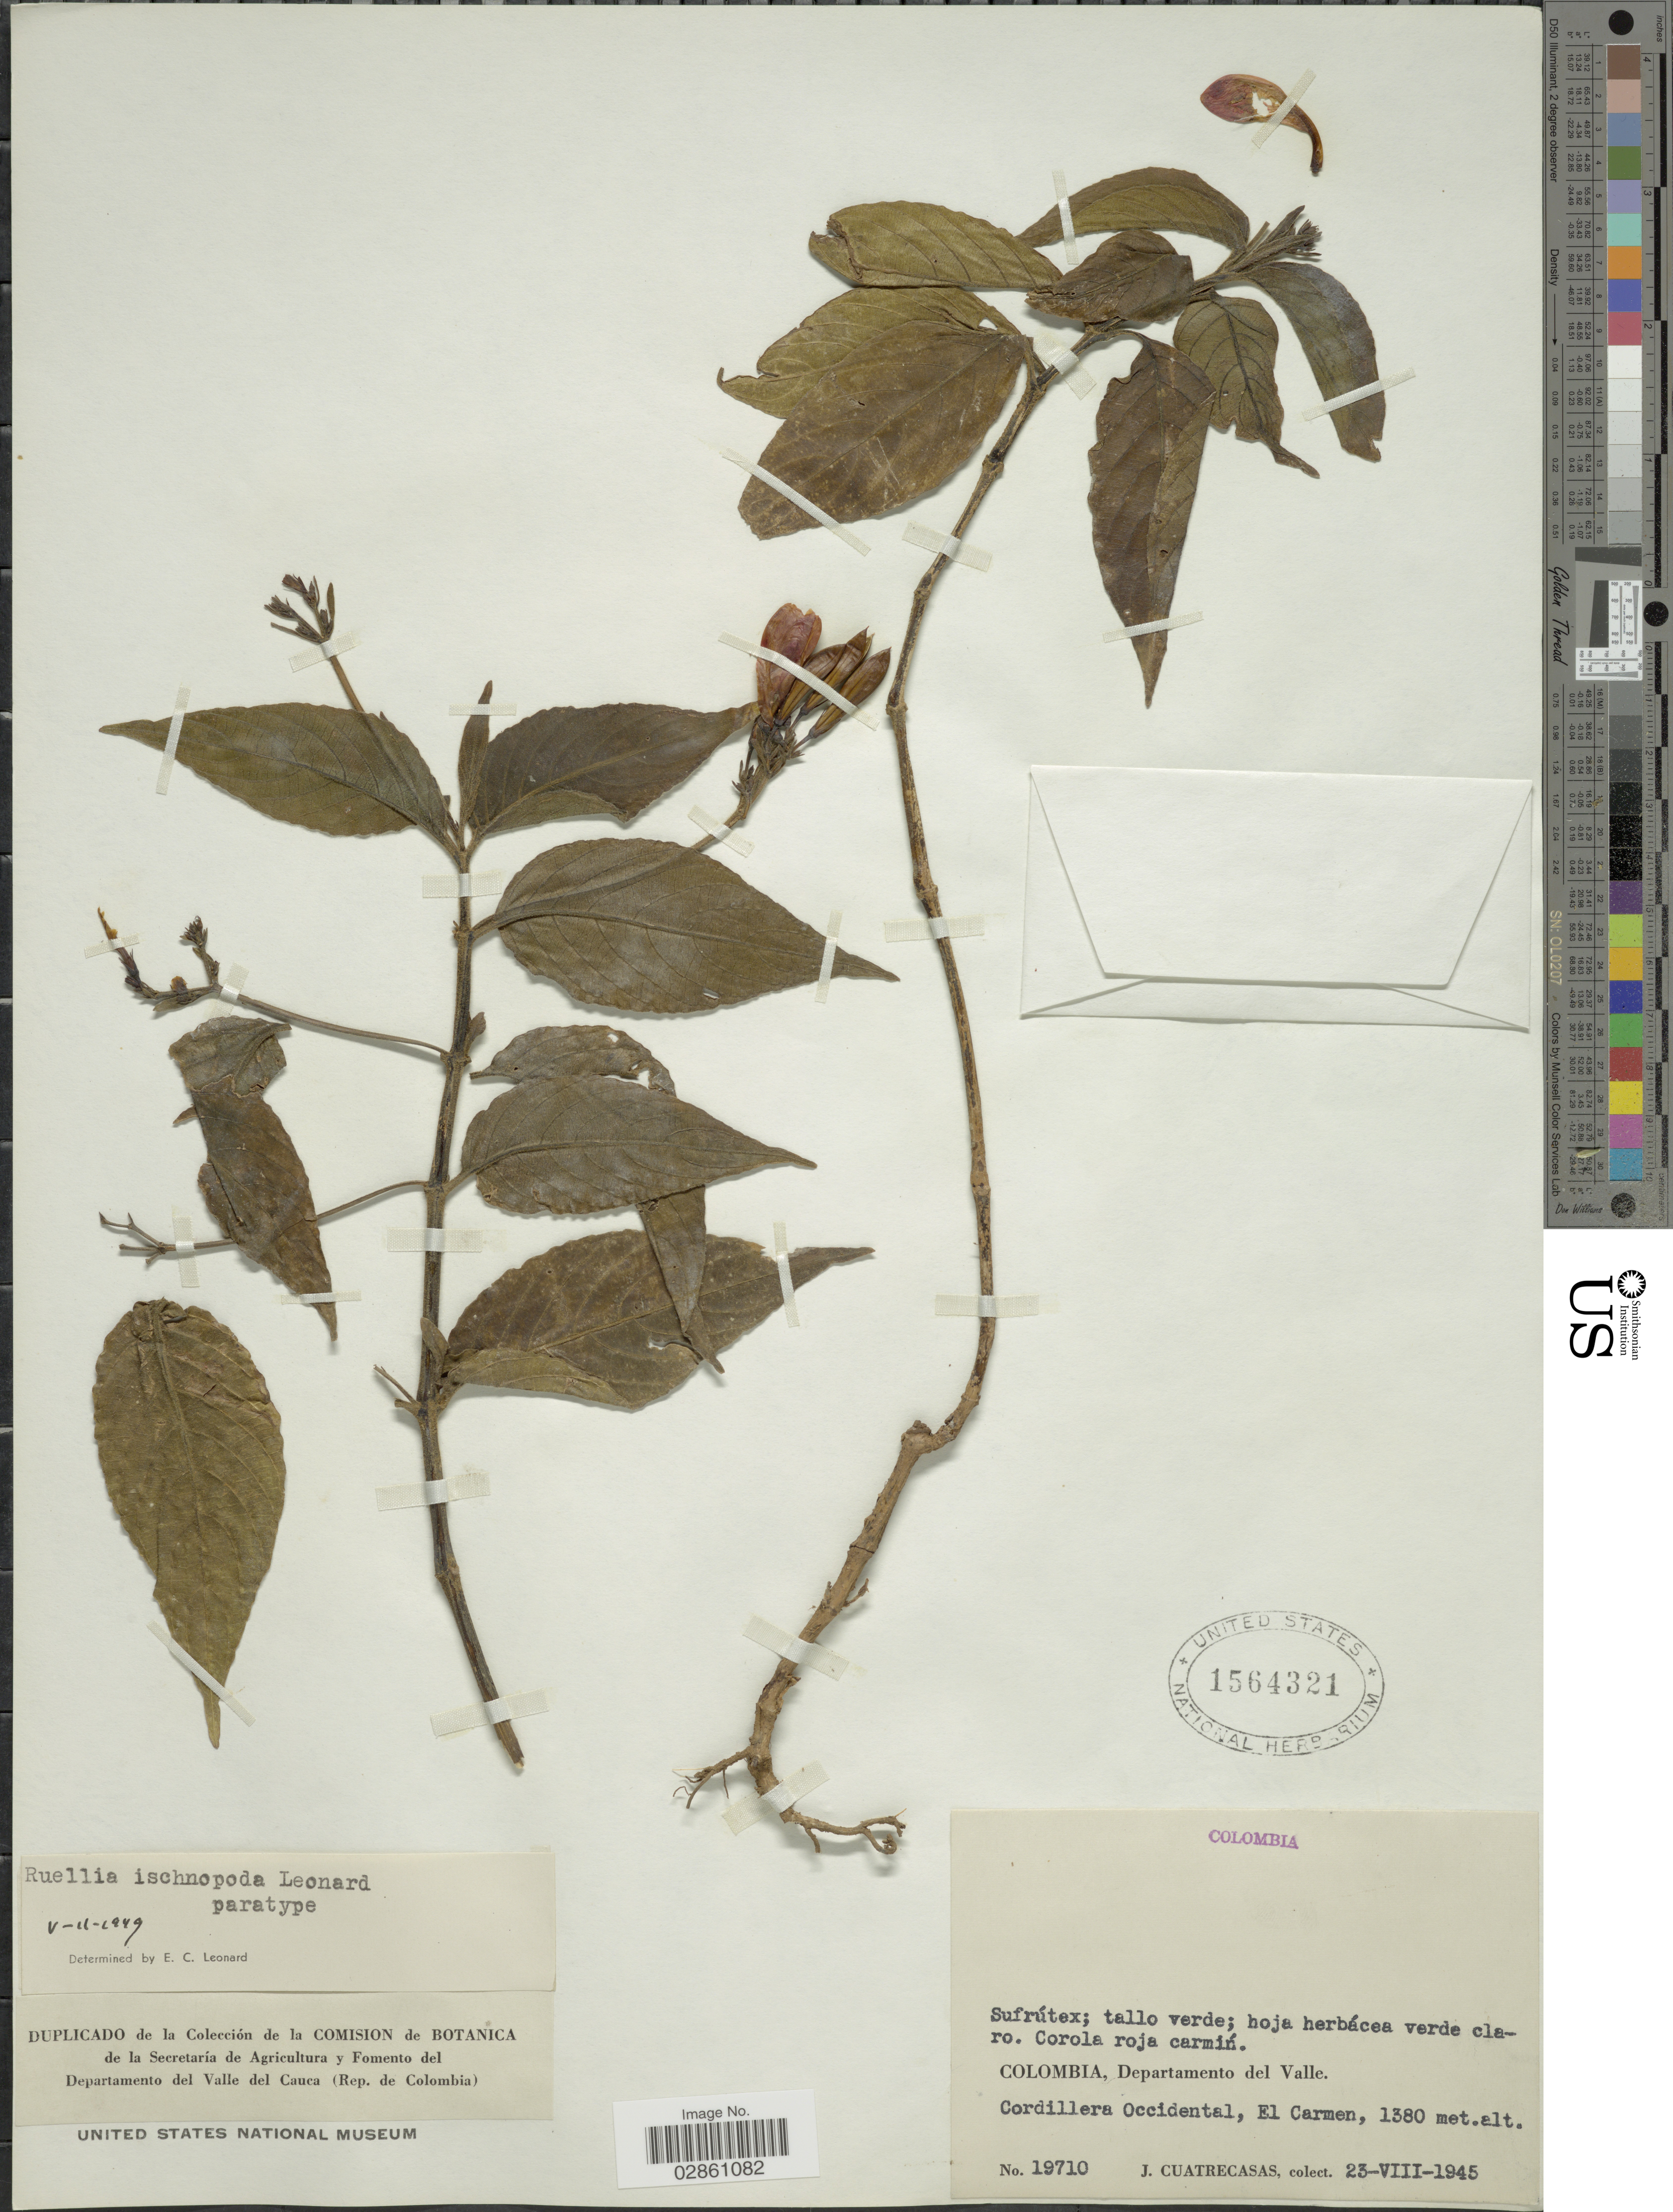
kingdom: Plantae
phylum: Tracheophyta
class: Magnoliopsida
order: Lamiales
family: Acanthaceae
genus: Ruellia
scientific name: Ruellia ischnopoda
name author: Leonard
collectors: J. Cuatrecasas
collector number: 19710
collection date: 1945-08-25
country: Colombia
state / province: Valle del Cauca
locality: Departamento del Valle. Cordillera Occidental, El Carmen.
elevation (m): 1380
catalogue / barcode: US 1564321